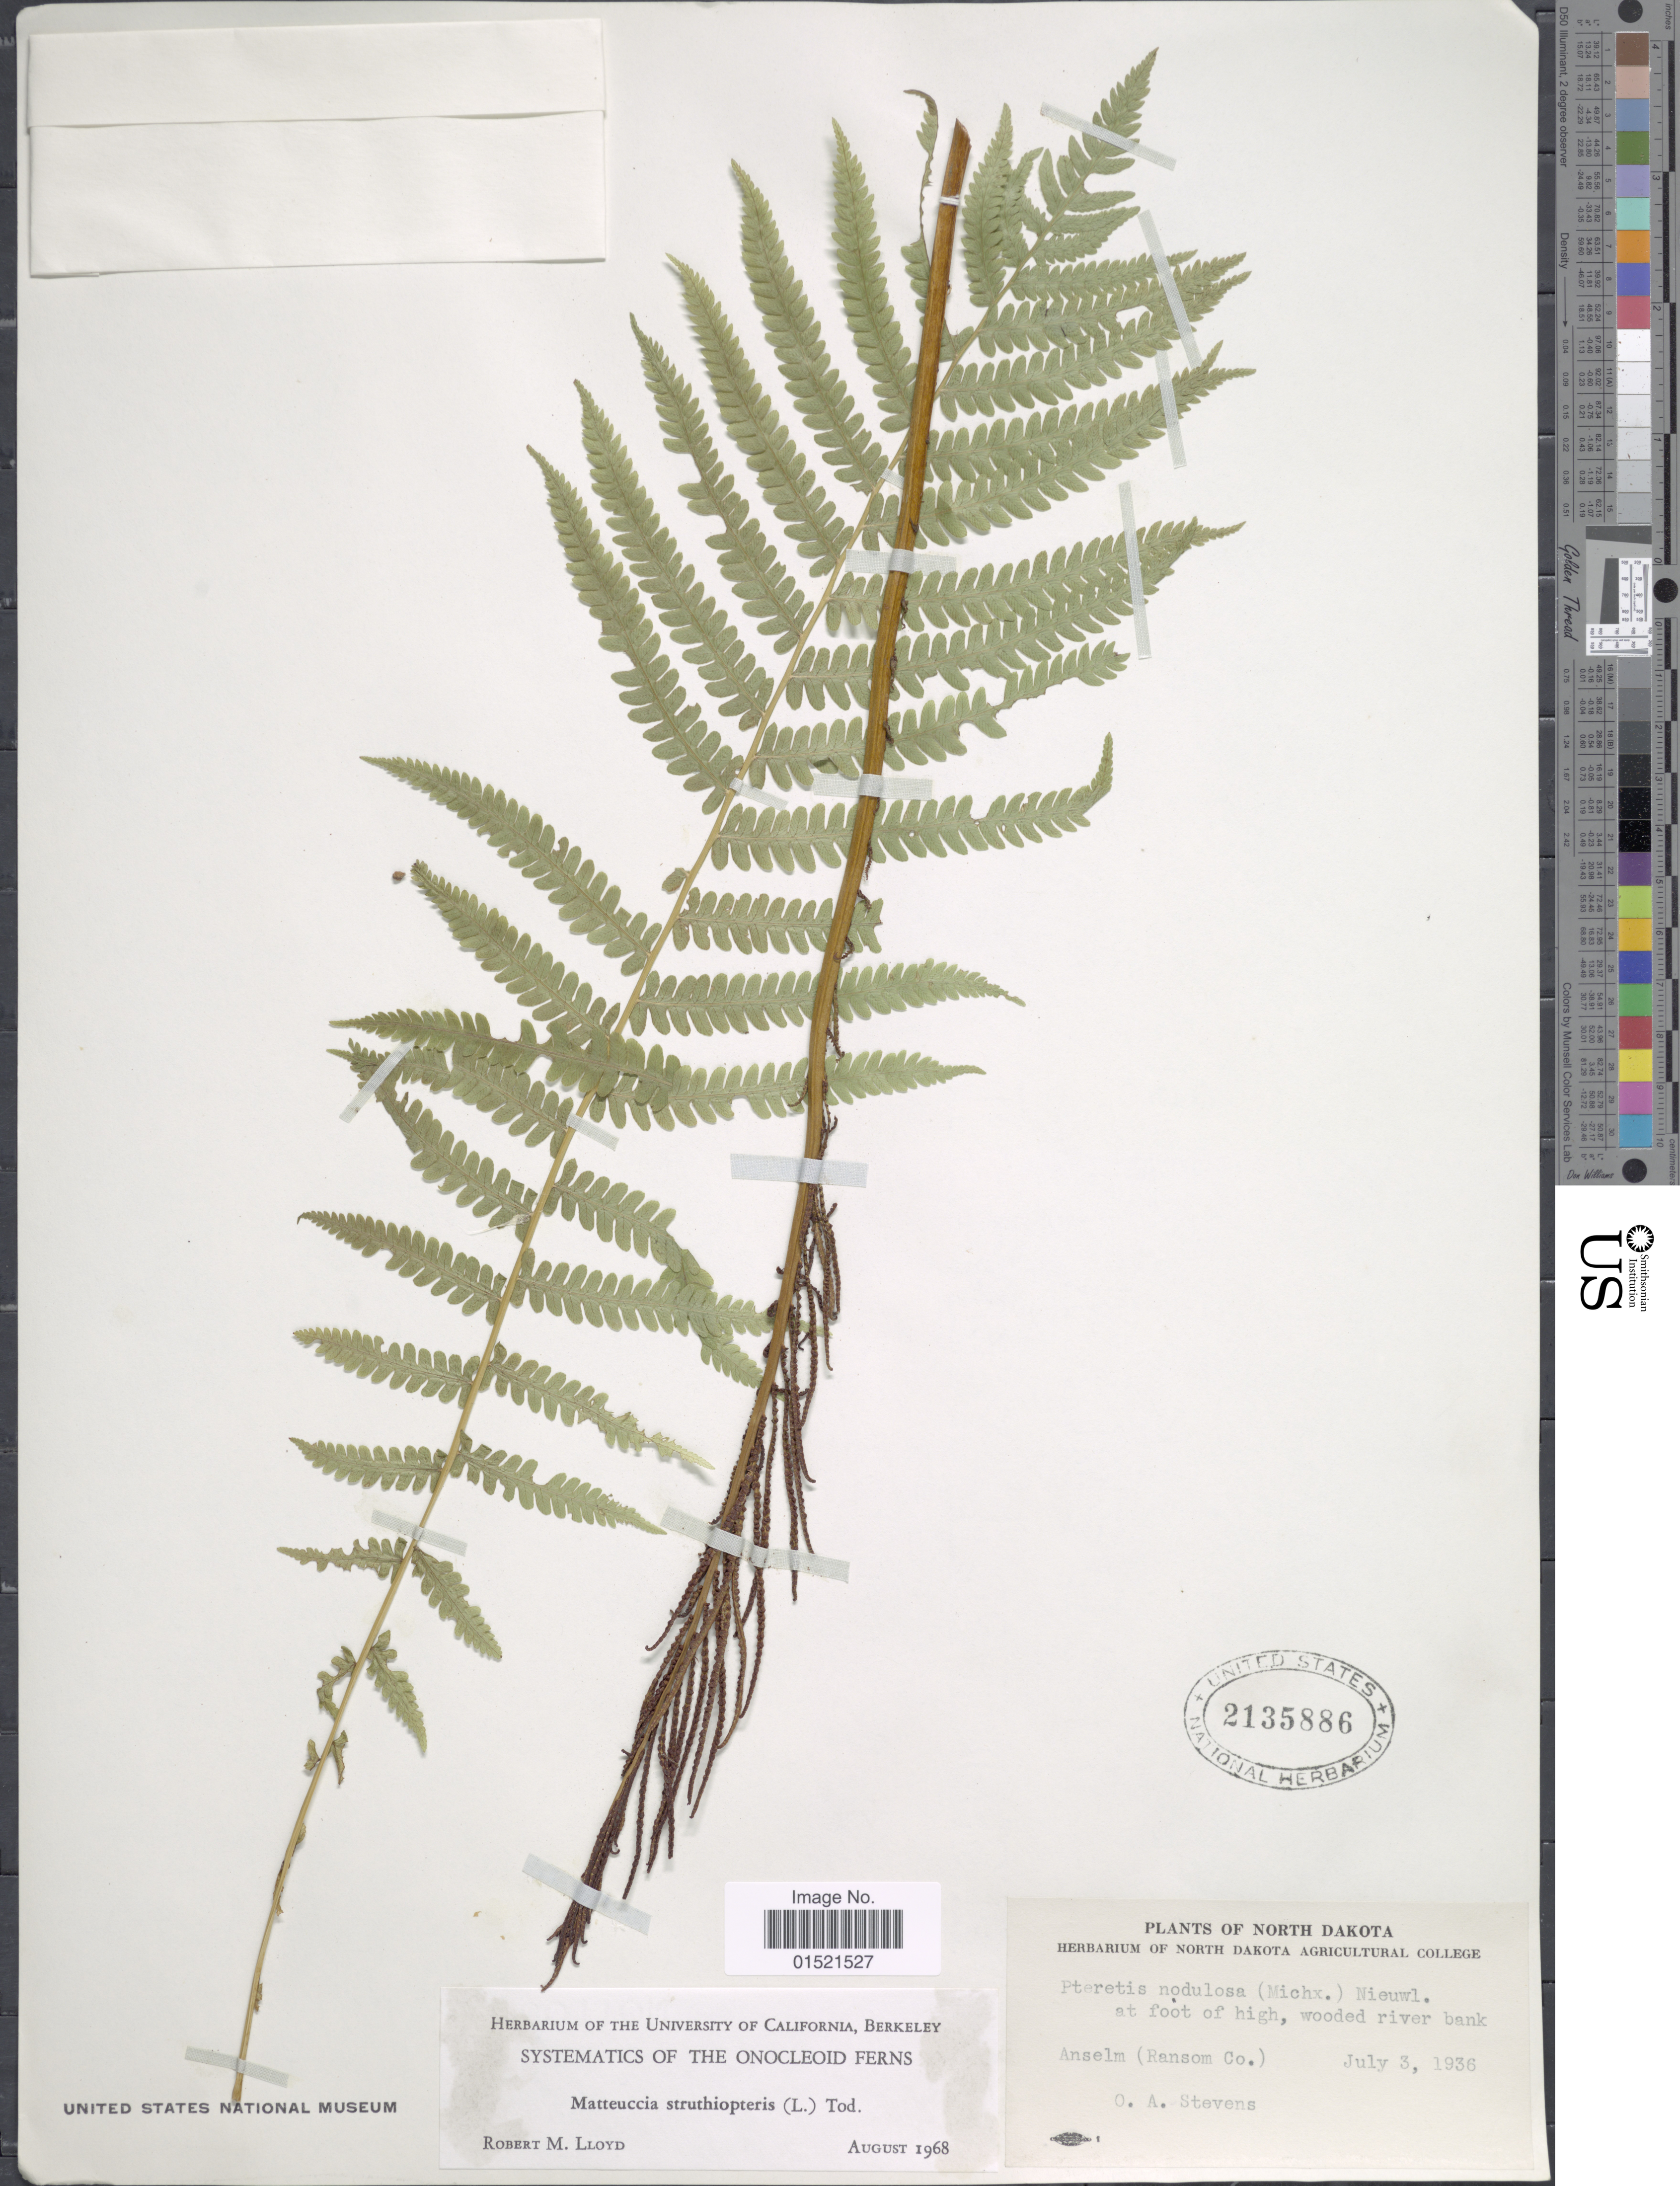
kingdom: Plantae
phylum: Tracheophyta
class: Polypodiopsida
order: Polypodiales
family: Onocleaceae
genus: Matteuccia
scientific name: Matteuccia struthiopteris var. pensylvanica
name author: (Willd.) C.V. Morton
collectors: O. A. Stevens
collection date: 1936-07-03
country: United States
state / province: North Dakota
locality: At foot of high, wooded river bank, Anselm (Ransom Co.)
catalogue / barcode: US 2135886